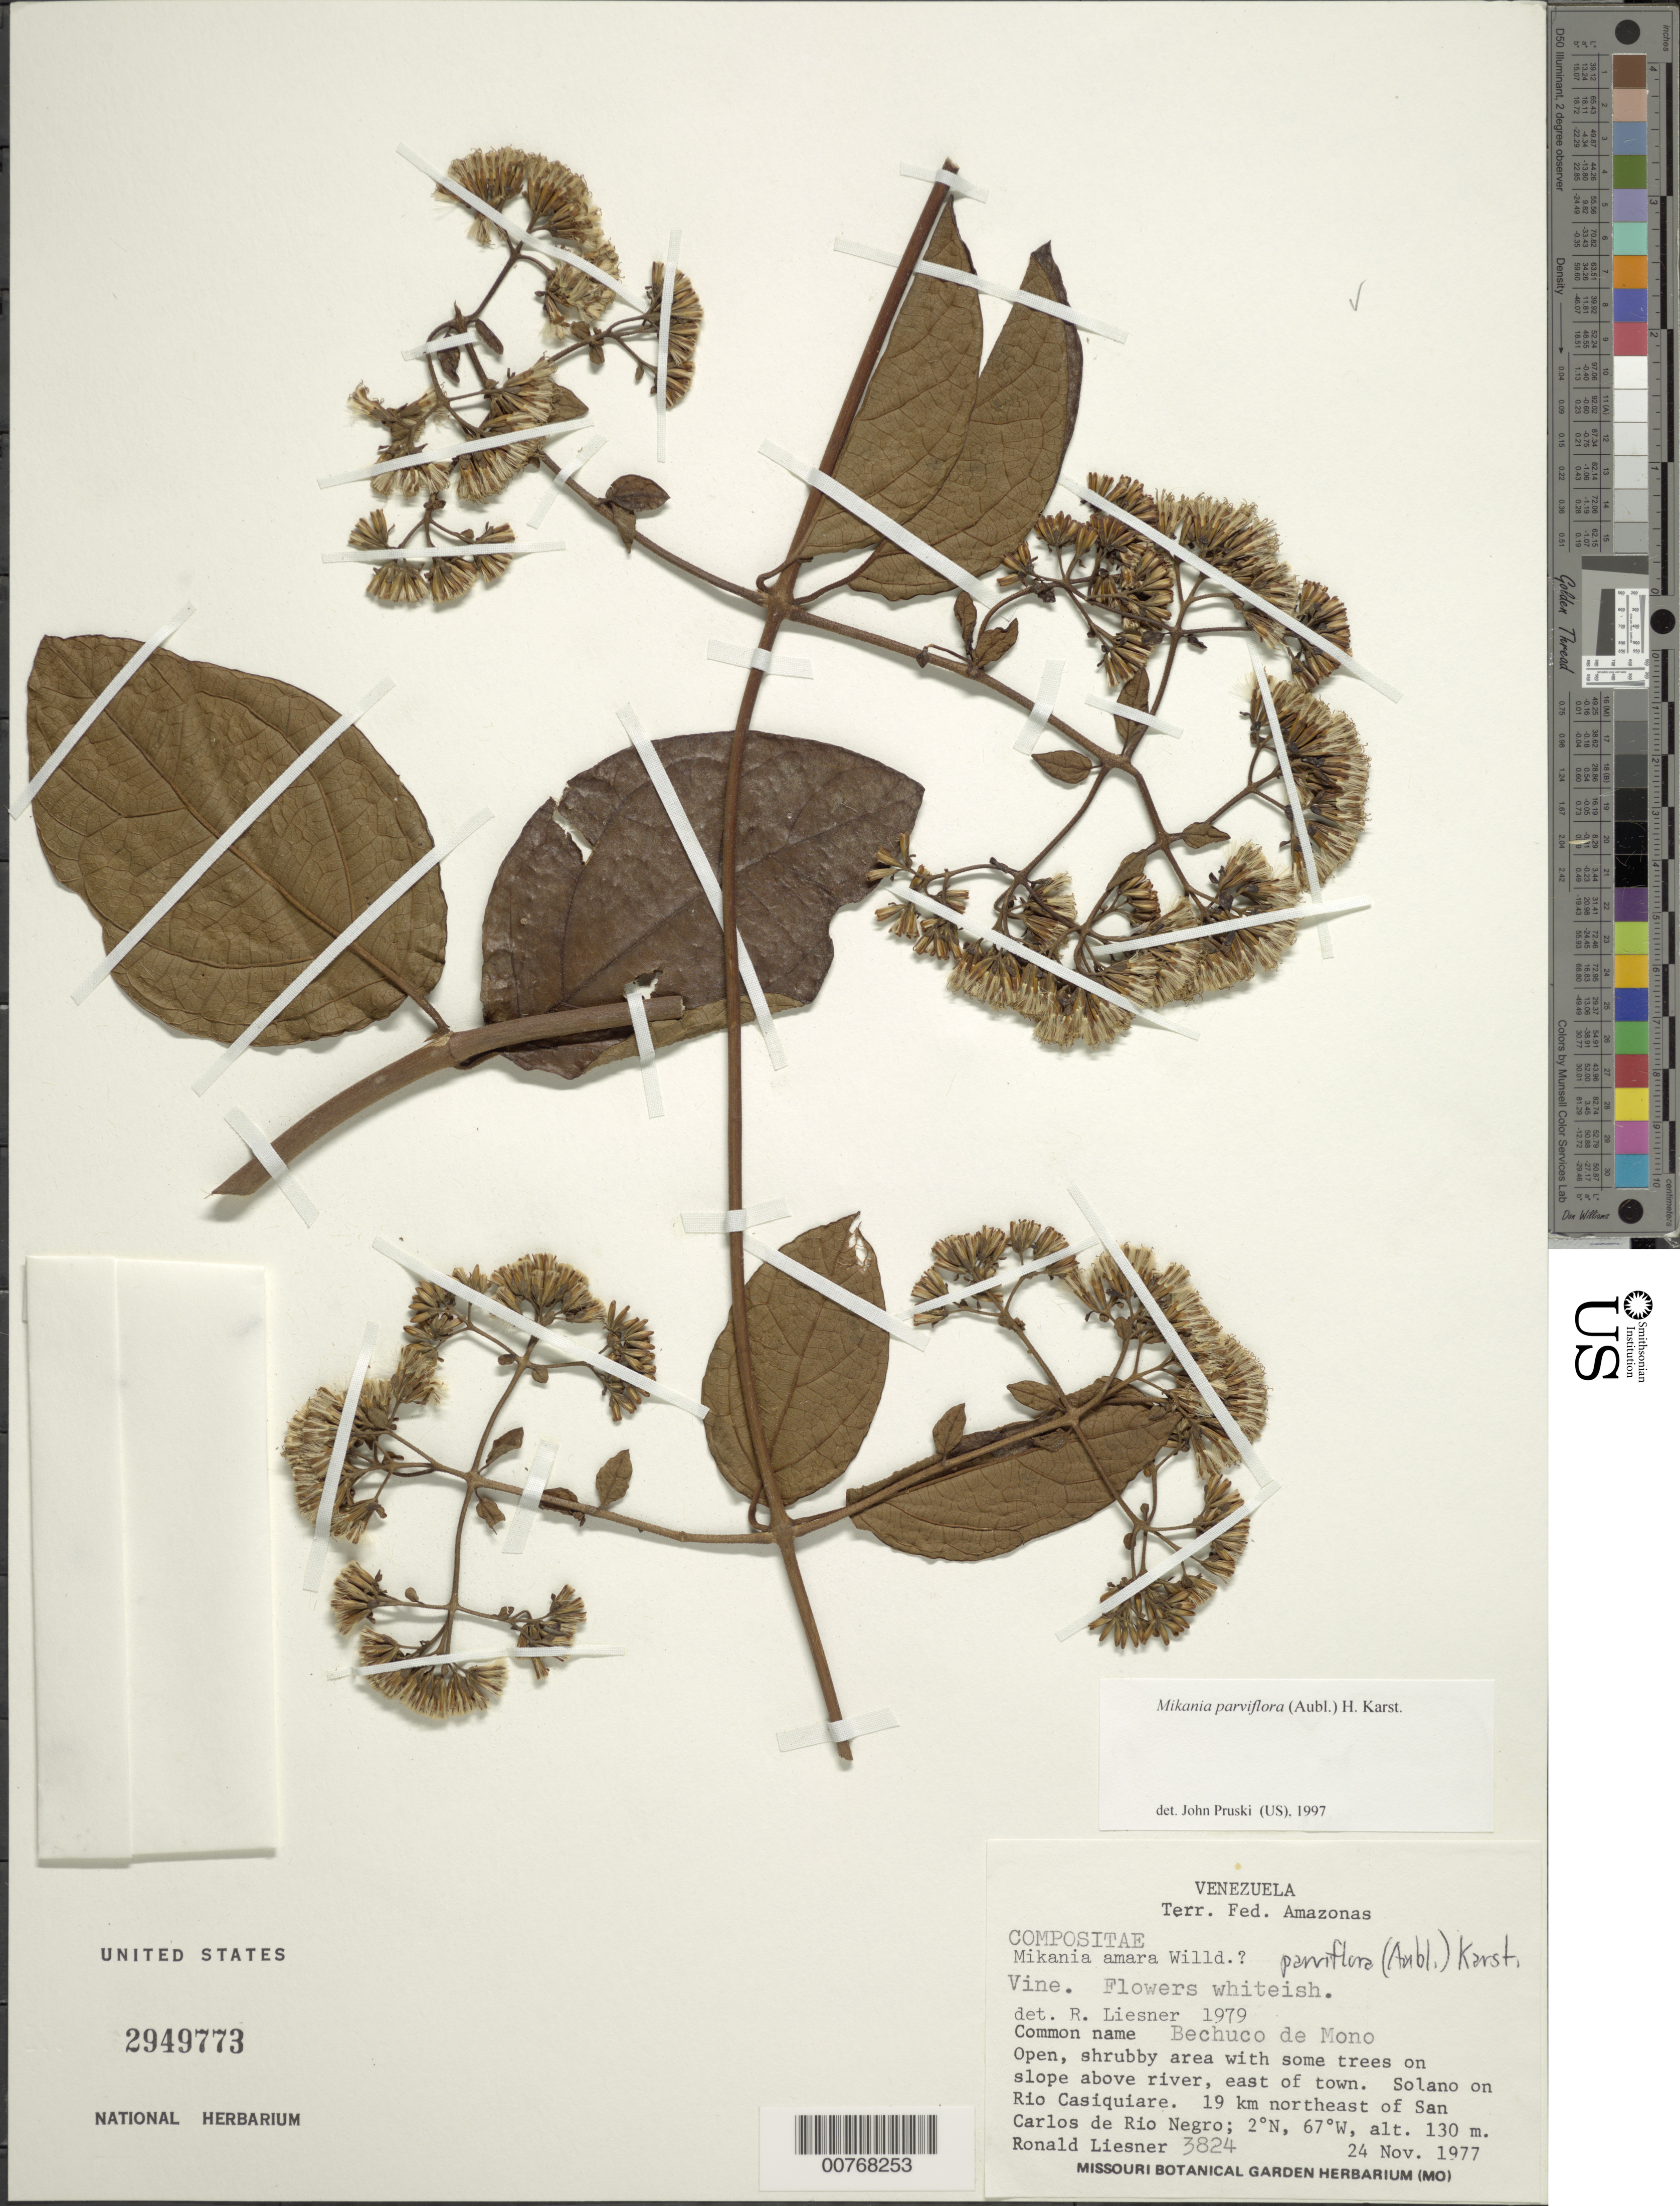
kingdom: Plantae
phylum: Tracheophyta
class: Magnoliopsida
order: Asterales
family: Asteraceae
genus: Mikania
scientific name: Mikania parviflora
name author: (Aubl.) Karst.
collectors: R. L. Liesner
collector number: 3824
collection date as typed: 24-Nov-77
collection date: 1977-11-24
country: Venezuela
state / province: Amazonas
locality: San Carlos de Río Negro, 19 km NE of, Solano on Río Casiquiare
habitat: Open shrubby area w/ some trees on slope above river, east of town.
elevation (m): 130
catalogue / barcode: US 2949773